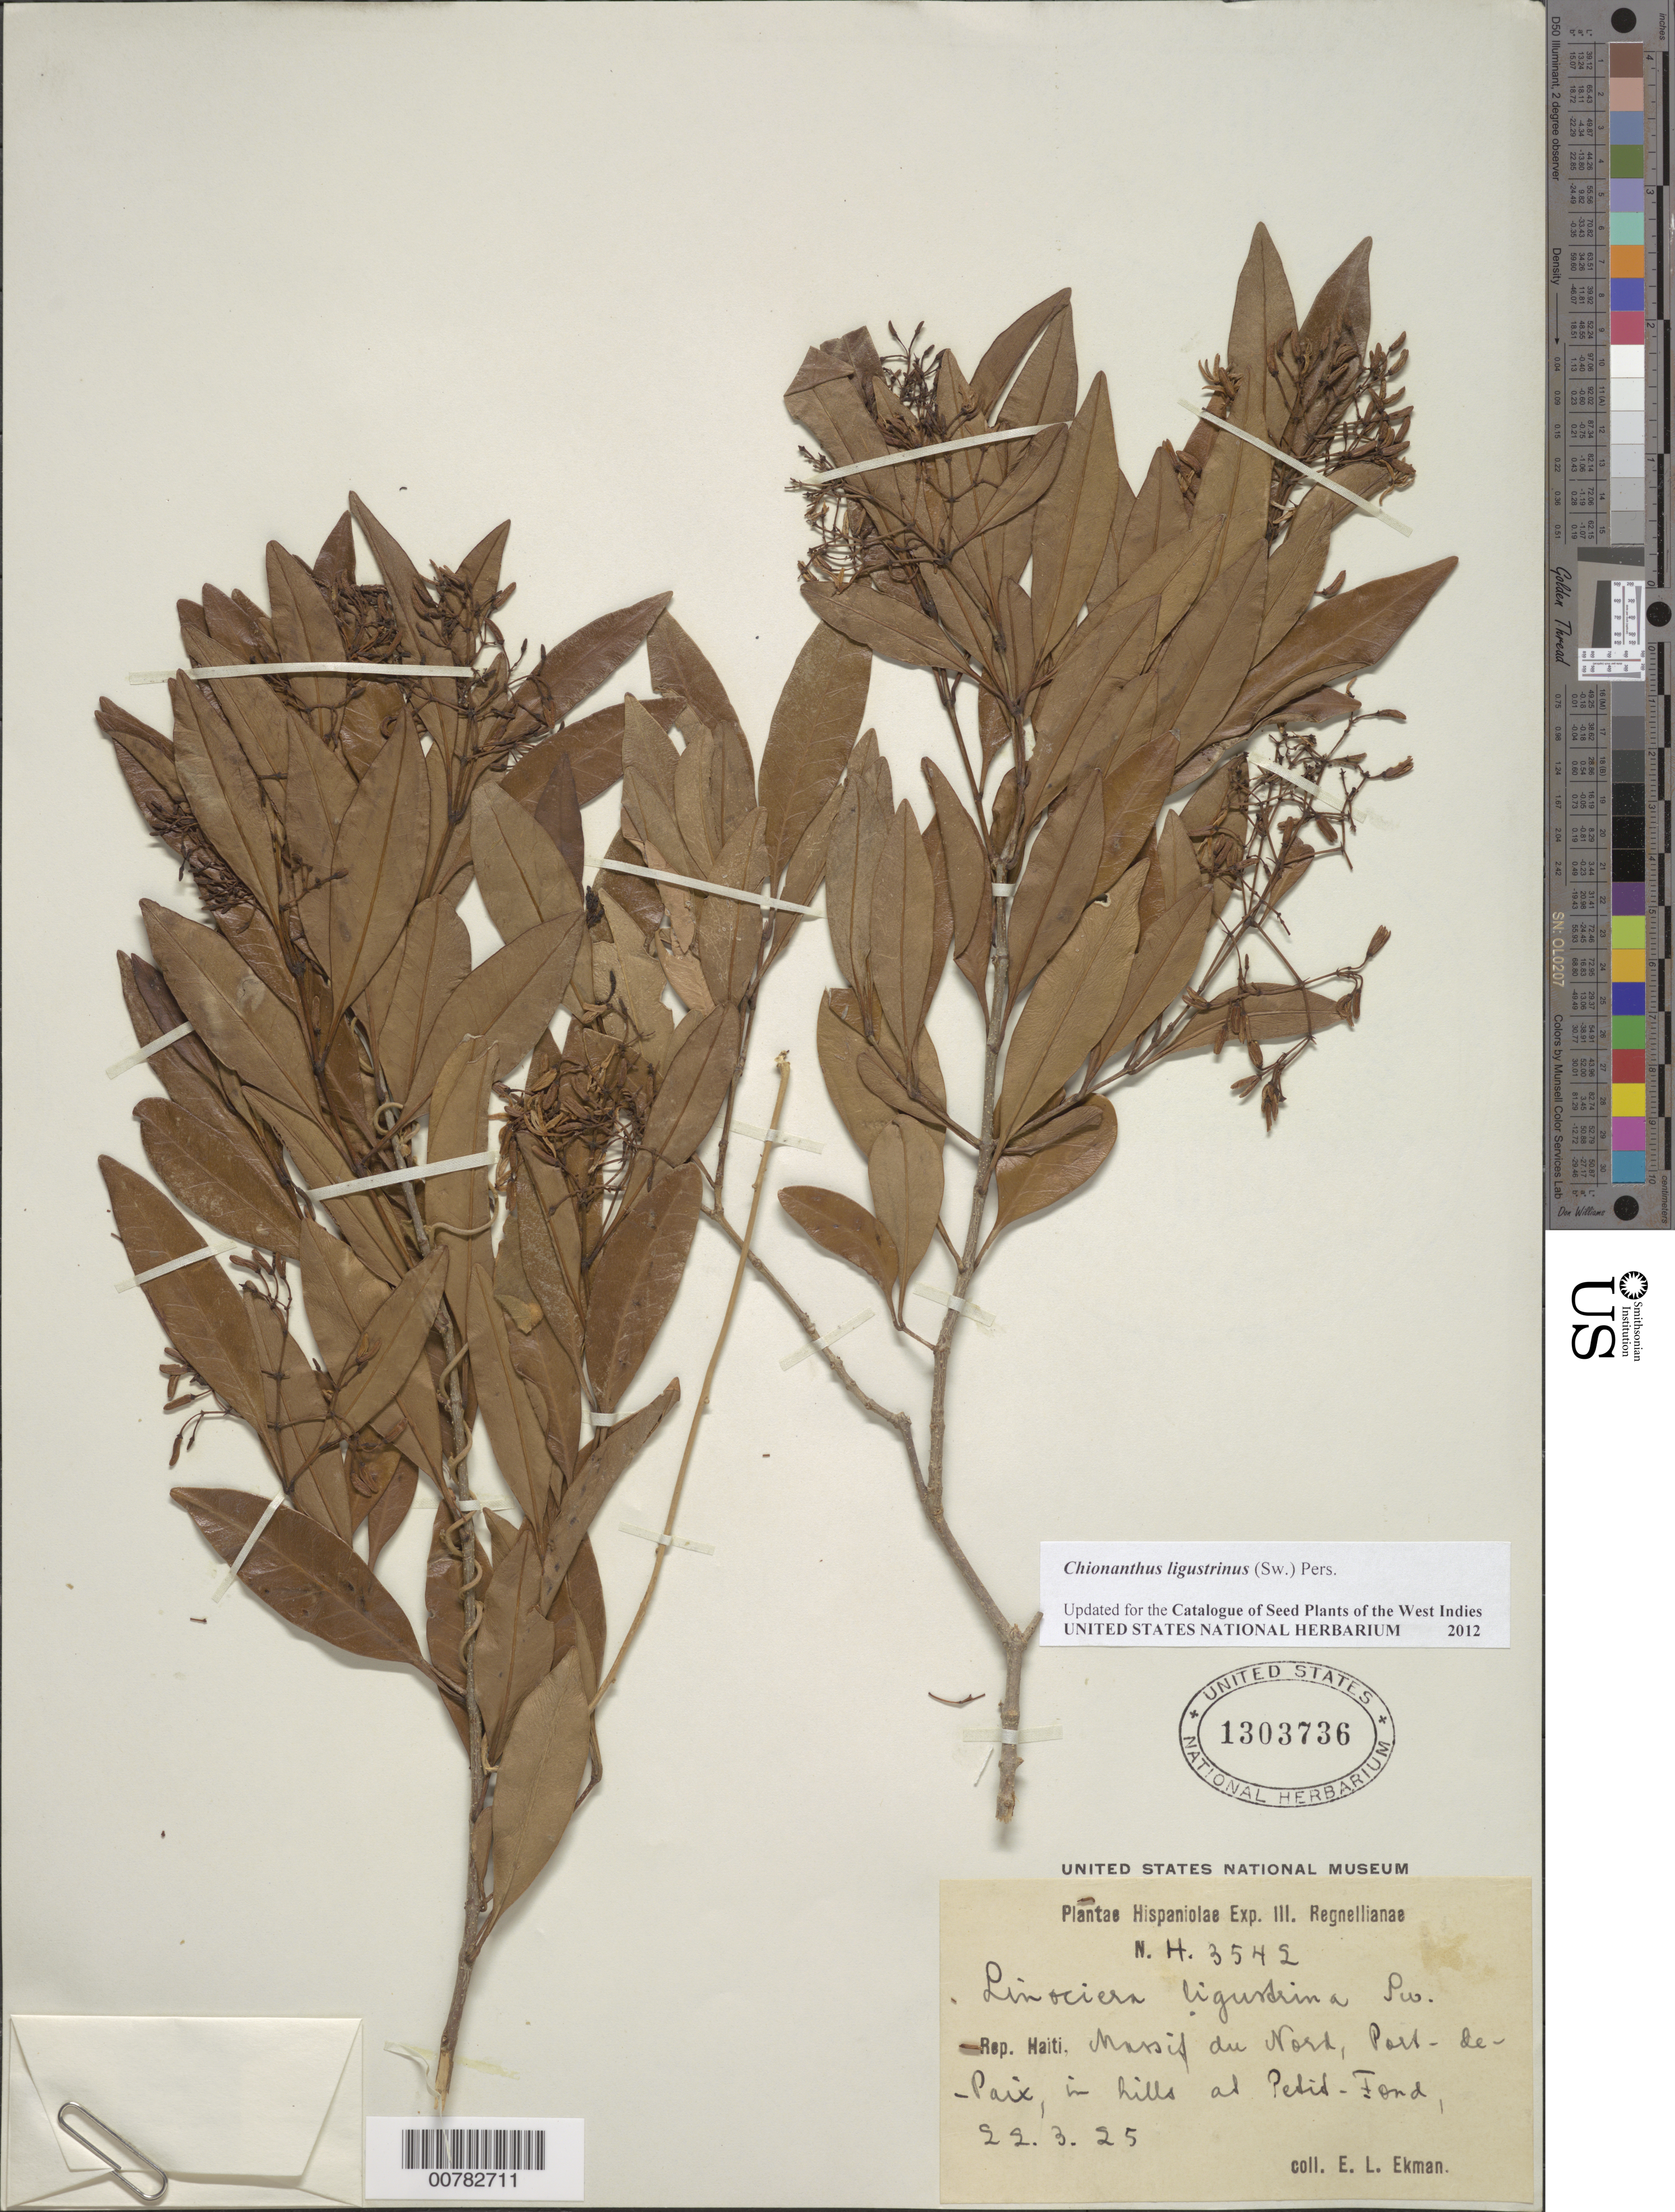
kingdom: Plantae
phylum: Tracheophyta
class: Magnoliopsida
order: Lamiales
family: Oleaceae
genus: Chionanthus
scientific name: Chionanthus ligustrinus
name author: (Sw.) Pers.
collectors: E. L. Ekman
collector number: H 3542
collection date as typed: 22 Mar 1925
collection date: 1925-03-22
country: Haiti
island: Hispaniola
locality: Massif du Nord, Port-de-Paix, in hills at Petít-Fond.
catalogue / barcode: US 1303736